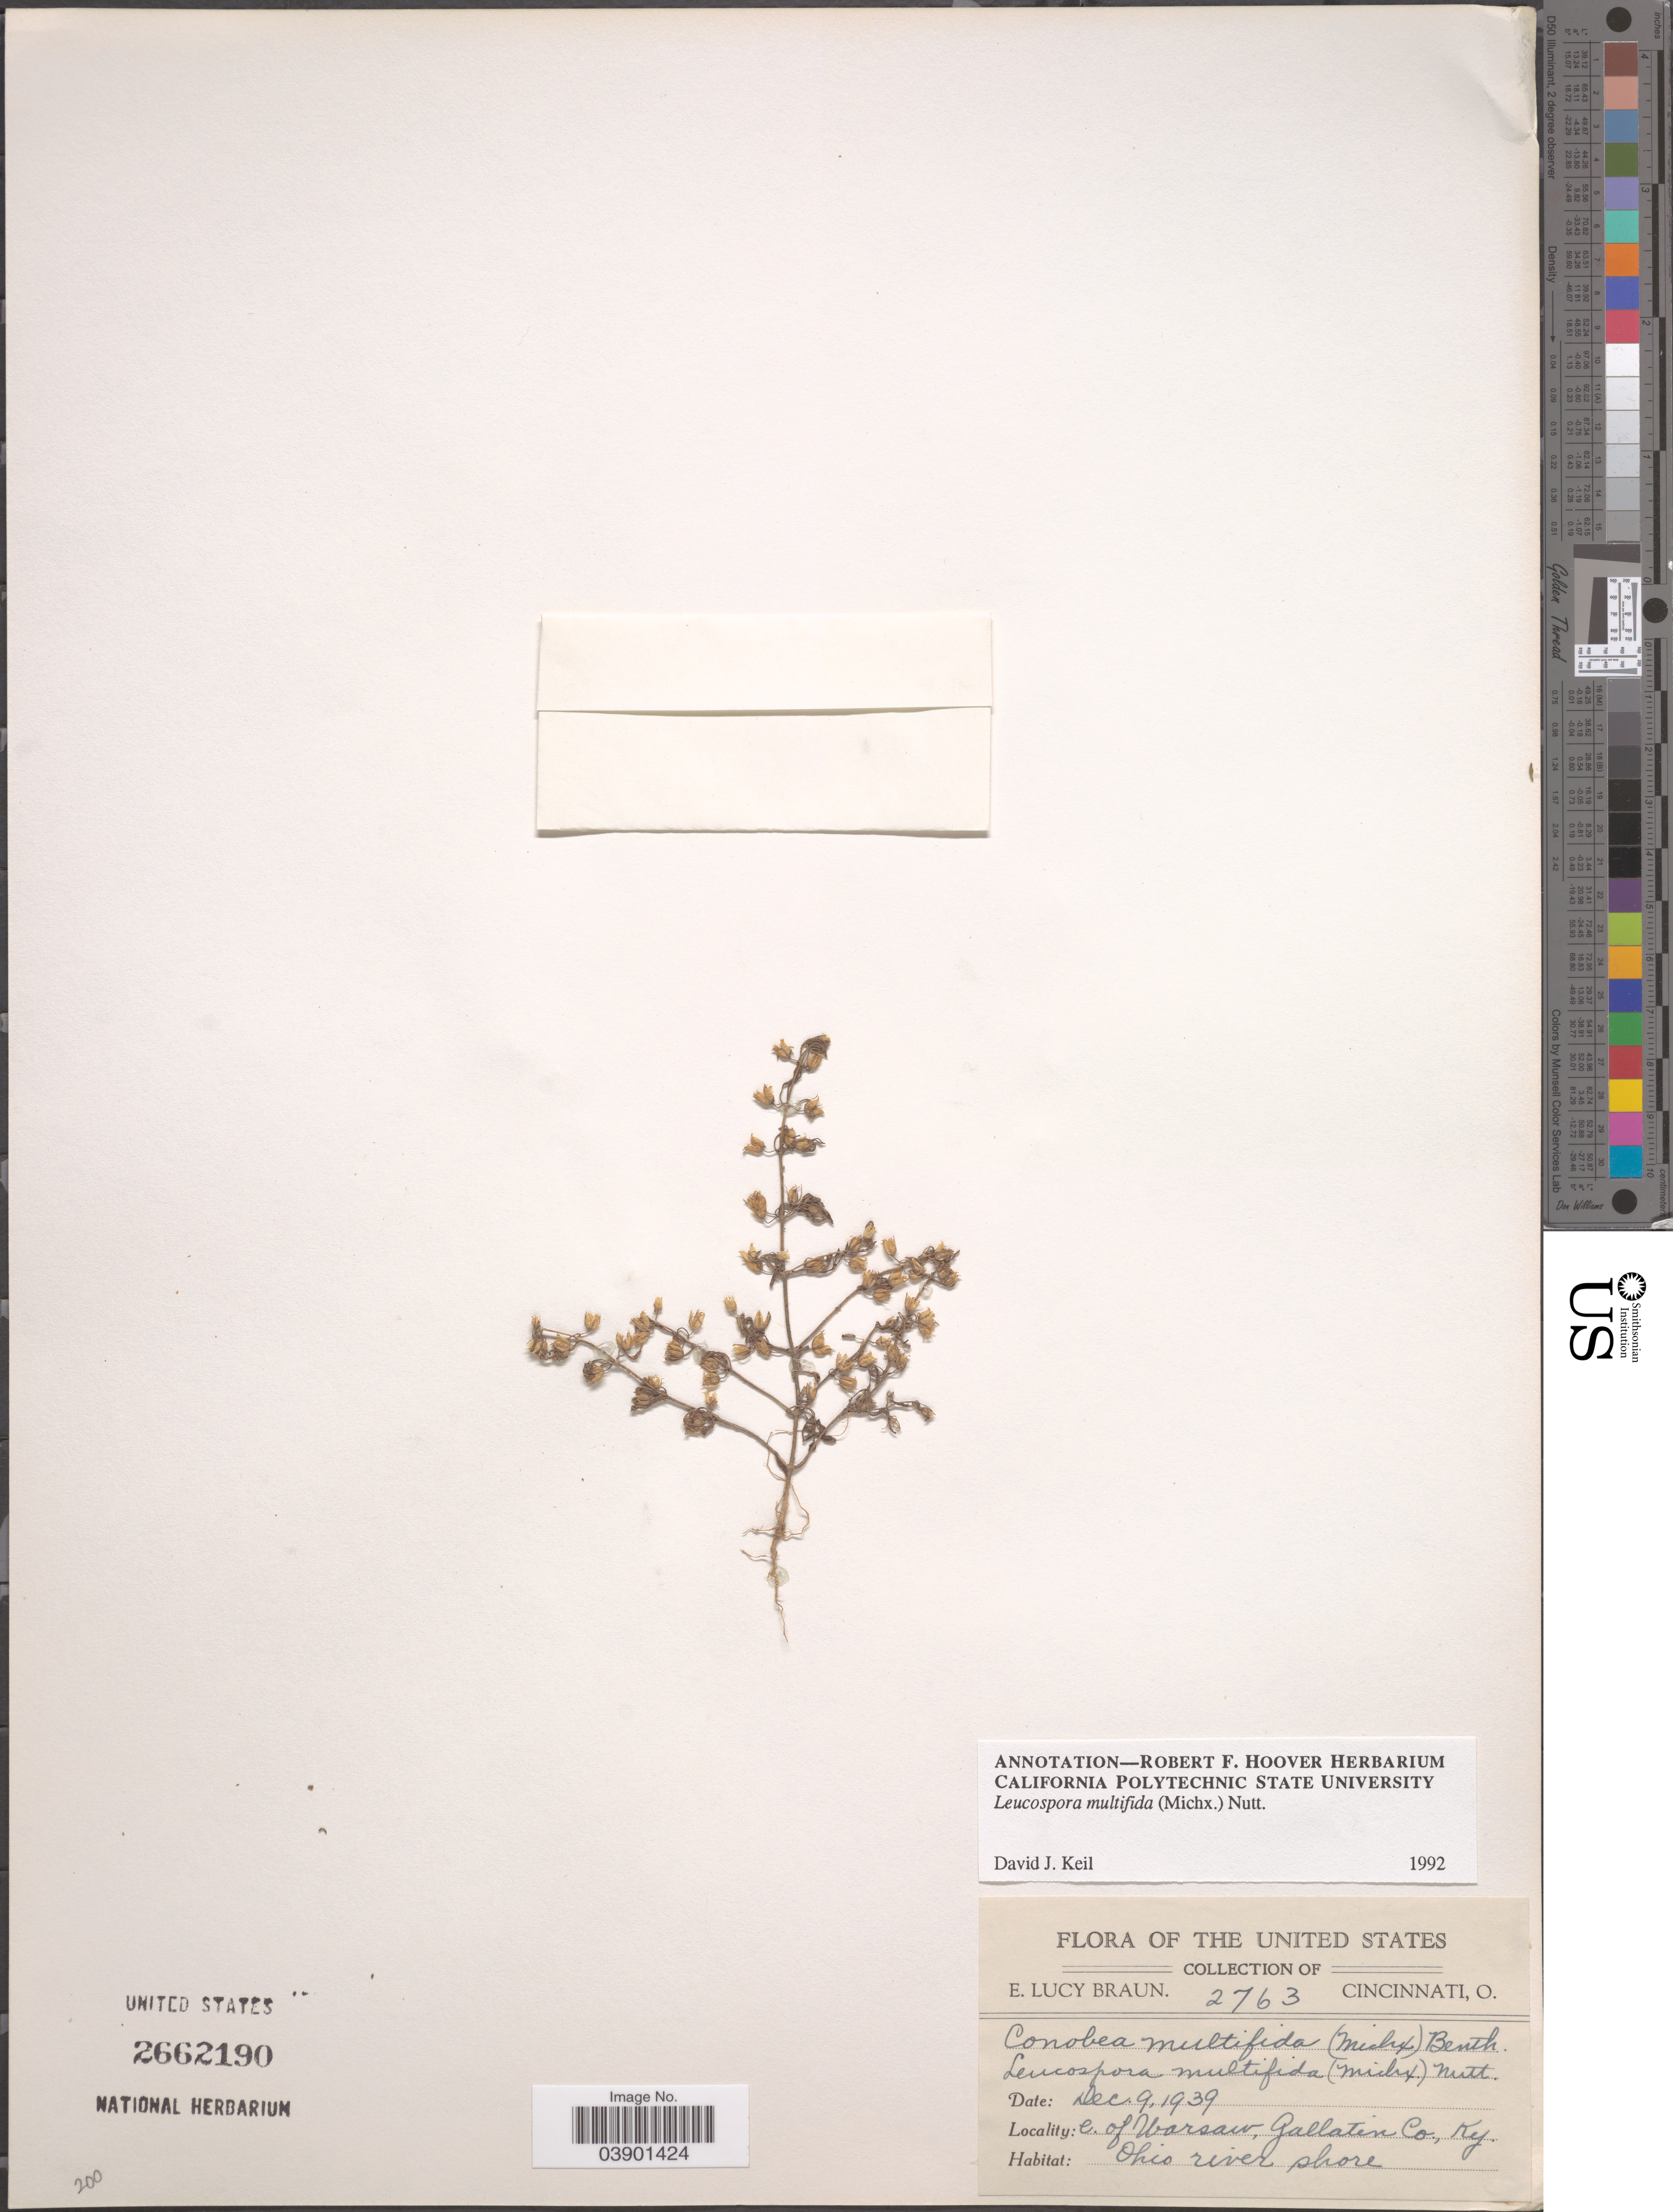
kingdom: Plantae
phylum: Tracheophyta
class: Magnoliopsida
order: Lamiales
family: Plantaginaceae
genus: Leucospora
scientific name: Leucospora multifida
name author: (Michx.) Nutt.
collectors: E. L. Braun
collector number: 2763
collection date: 1939-12-09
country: United States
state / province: Kentucky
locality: E. of Warsaw, Gallatin Co. Ohio river shore.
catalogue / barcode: US 2662190